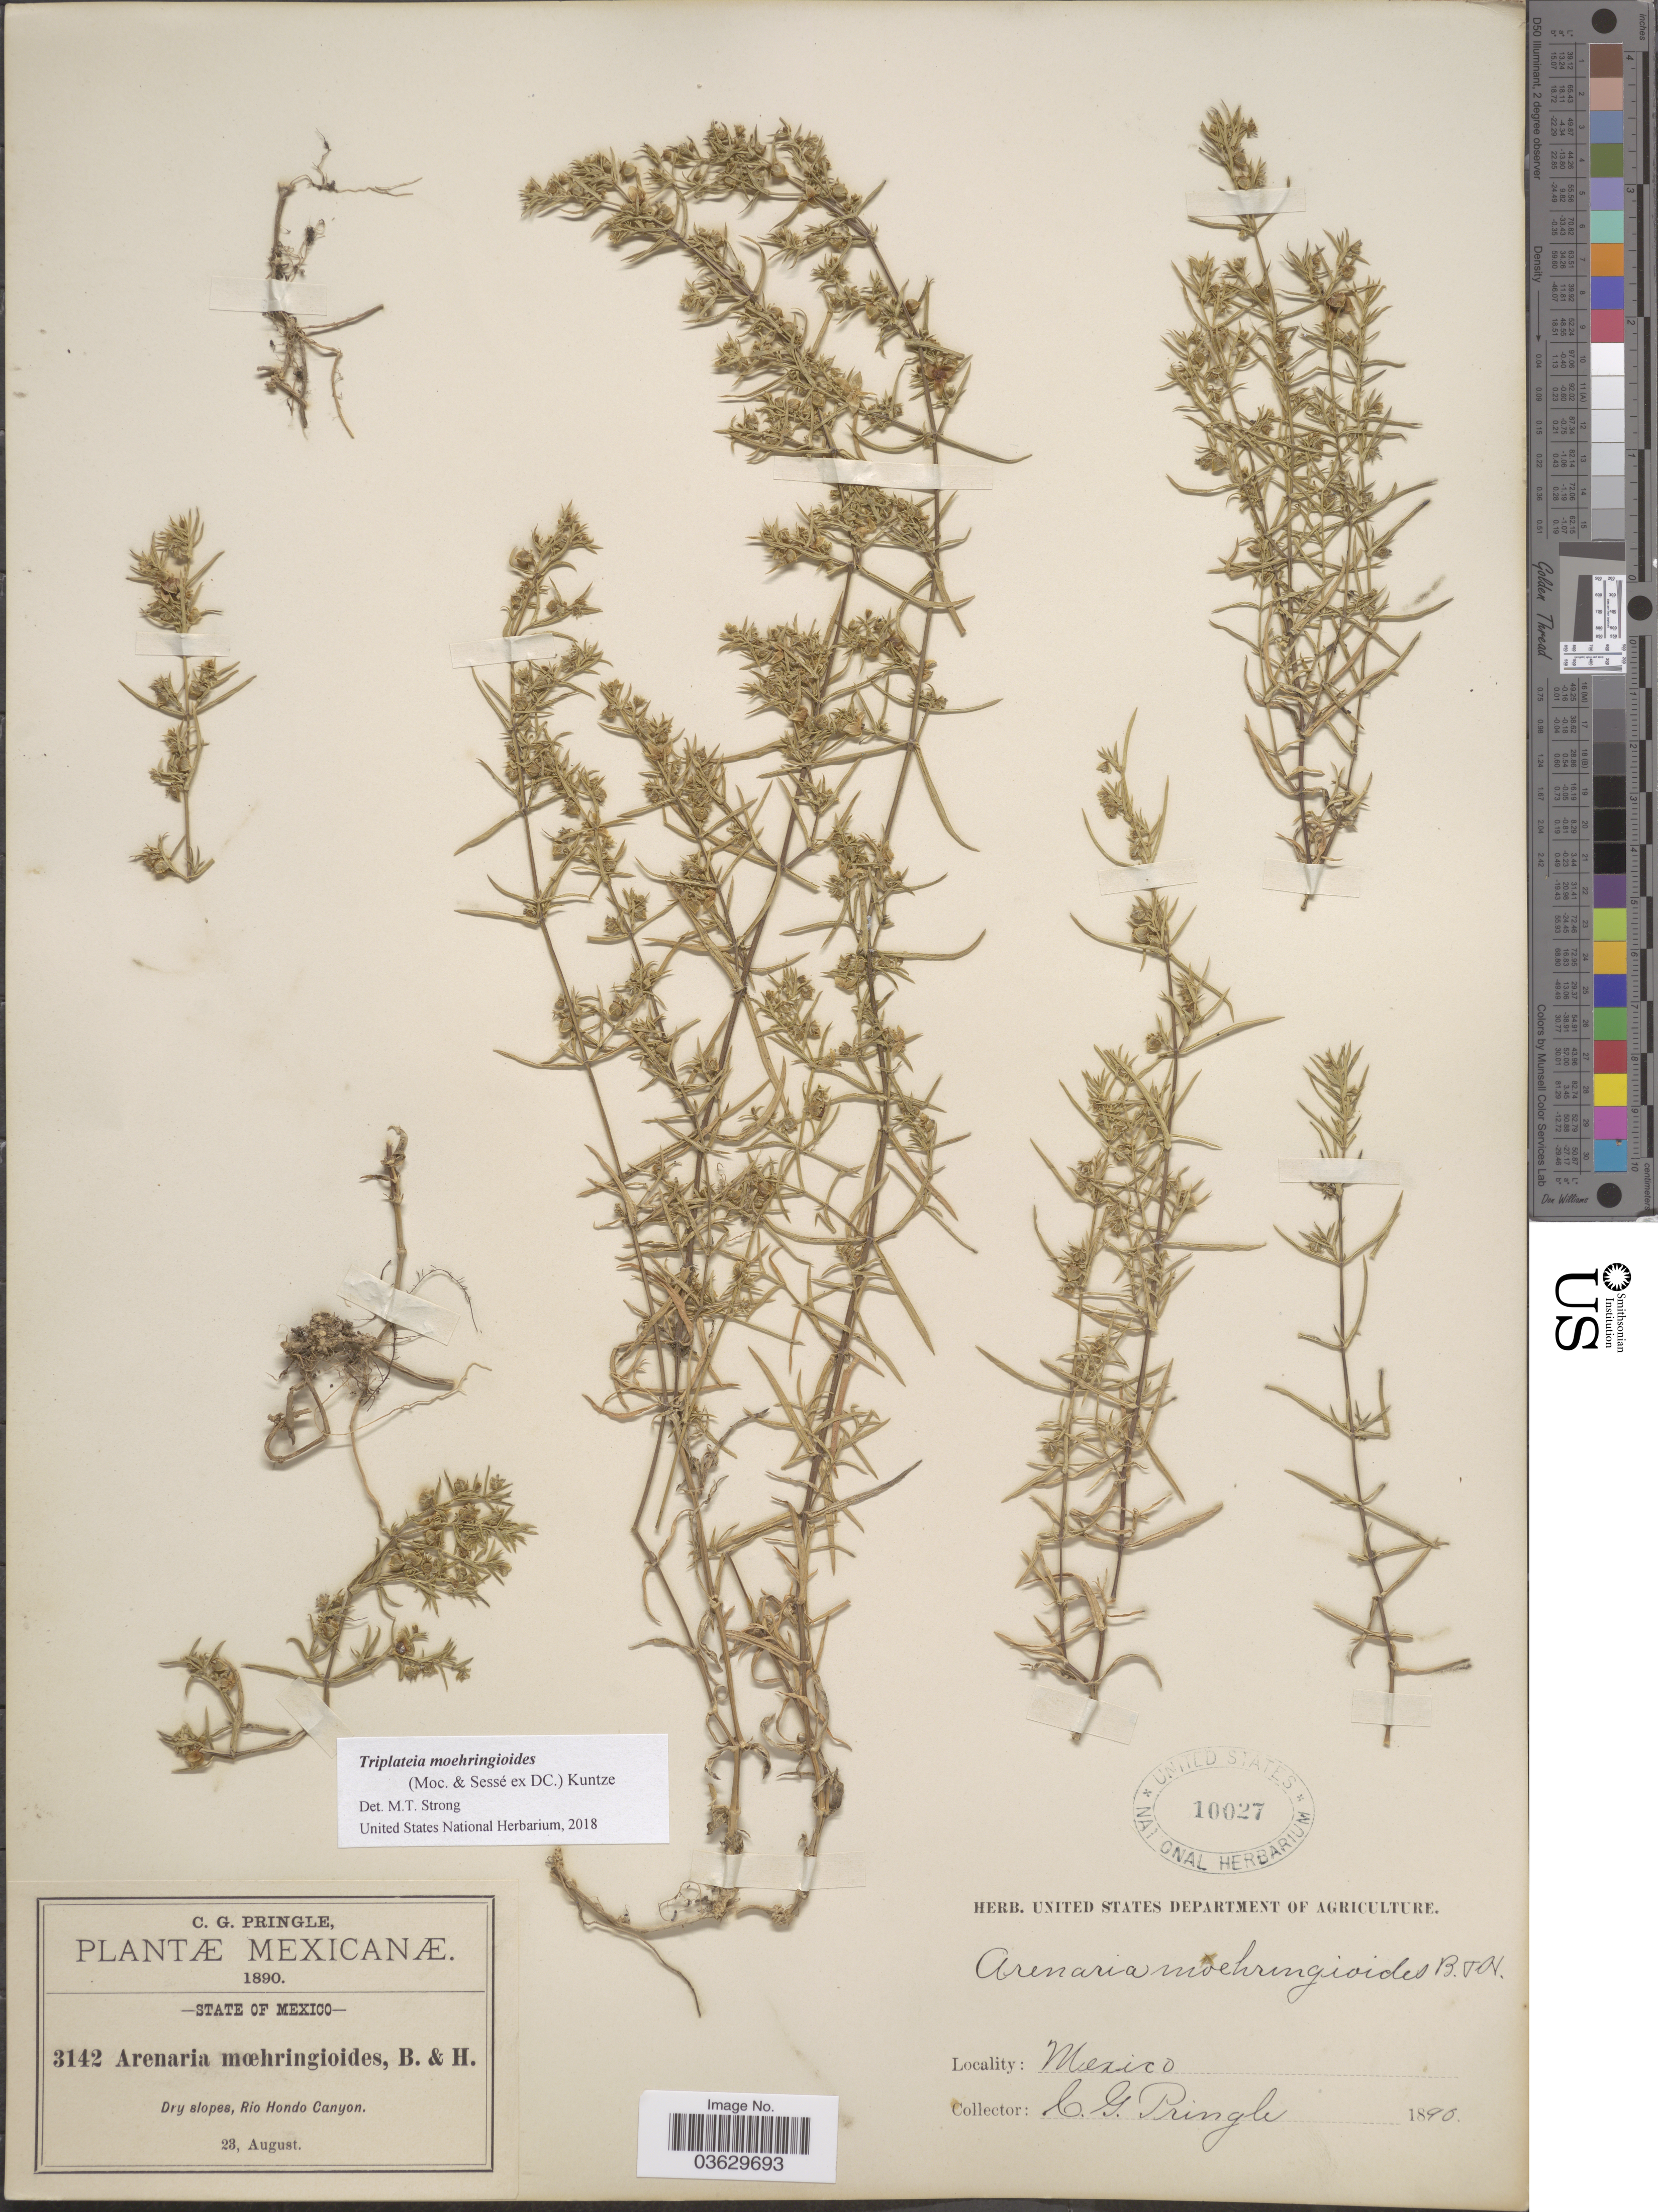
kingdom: Plantae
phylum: Tracheophyta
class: Magnoliopsida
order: Caryophyllales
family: Caryophyllaceae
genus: Triplateia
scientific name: Triplateia moehringiodes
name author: (DC.) Kuntze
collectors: C. G. Pringle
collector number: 3142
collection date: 1890-08-23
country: Mexico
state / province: México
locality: Dry slopes, Rio Hondo Canyon.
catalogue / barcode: US 10027